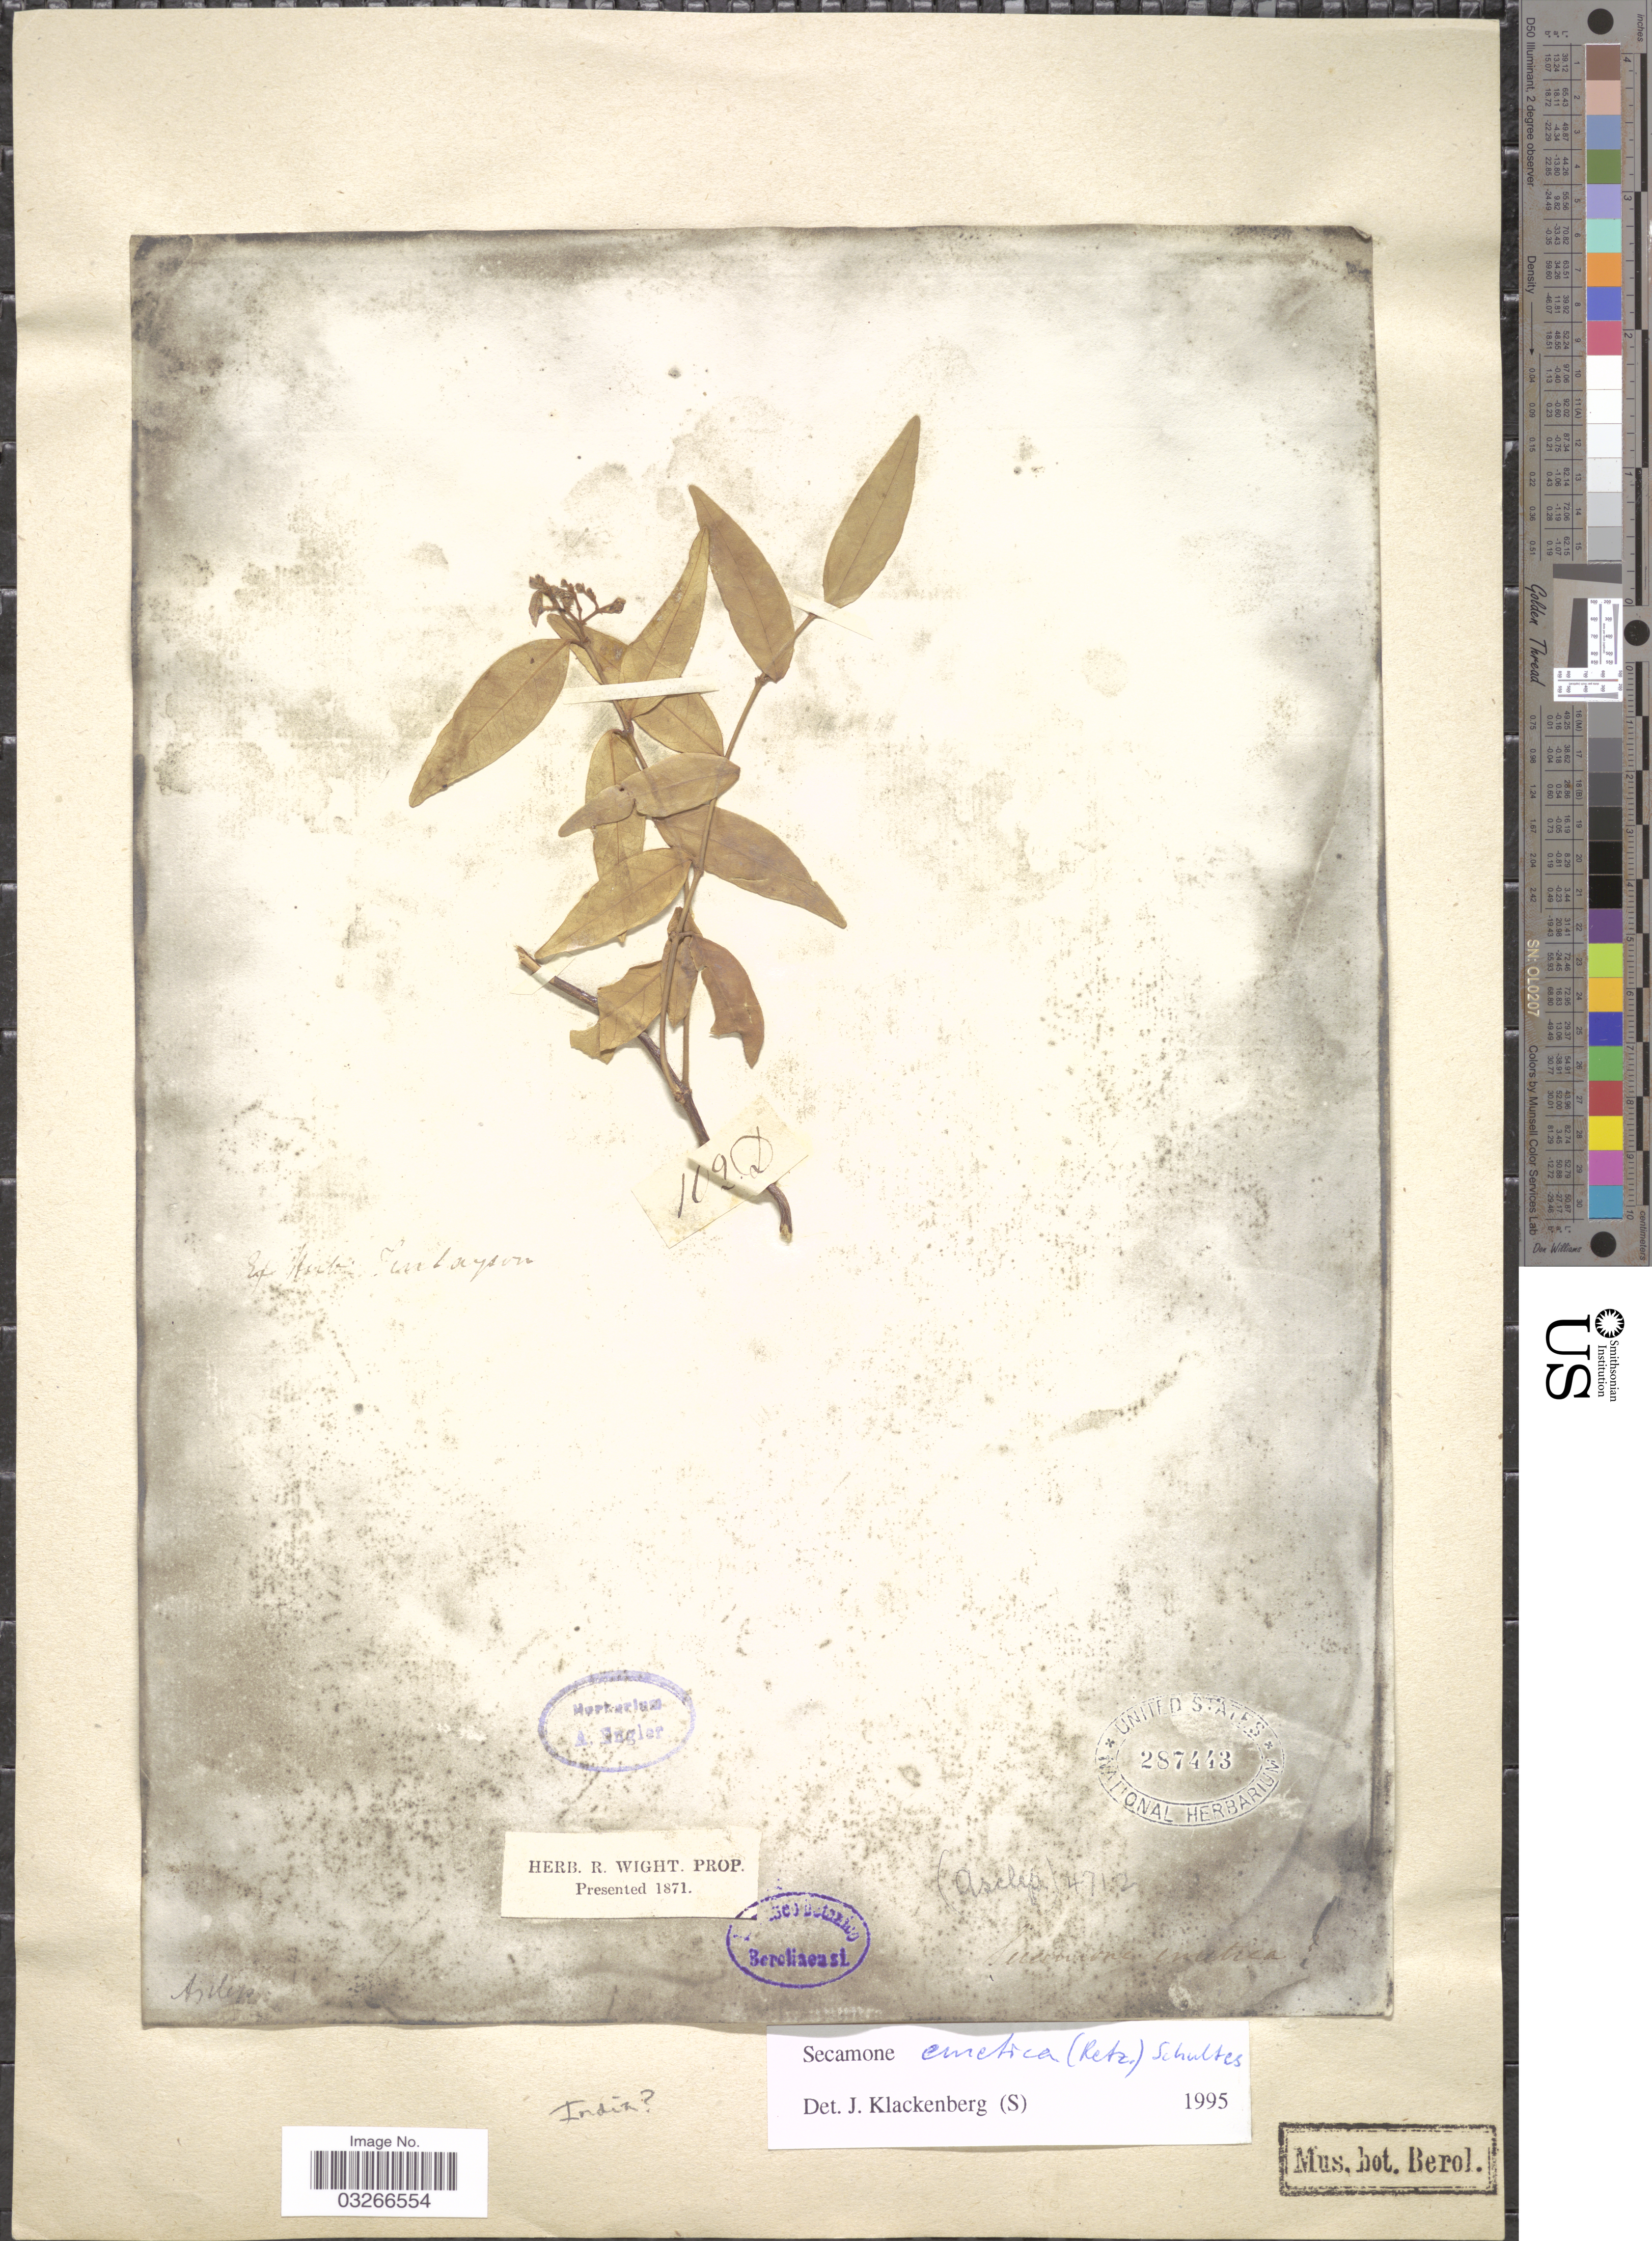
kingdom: Plantae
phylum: Tracheophyta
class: Magnoliopsida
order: Gentianales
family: Apocynaceae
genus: Secamone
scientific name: Secamone emetica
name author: (Retz.) R. Br. ex Schult.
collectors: ex Herb. Wight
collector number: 102D?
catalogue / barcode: US 287443